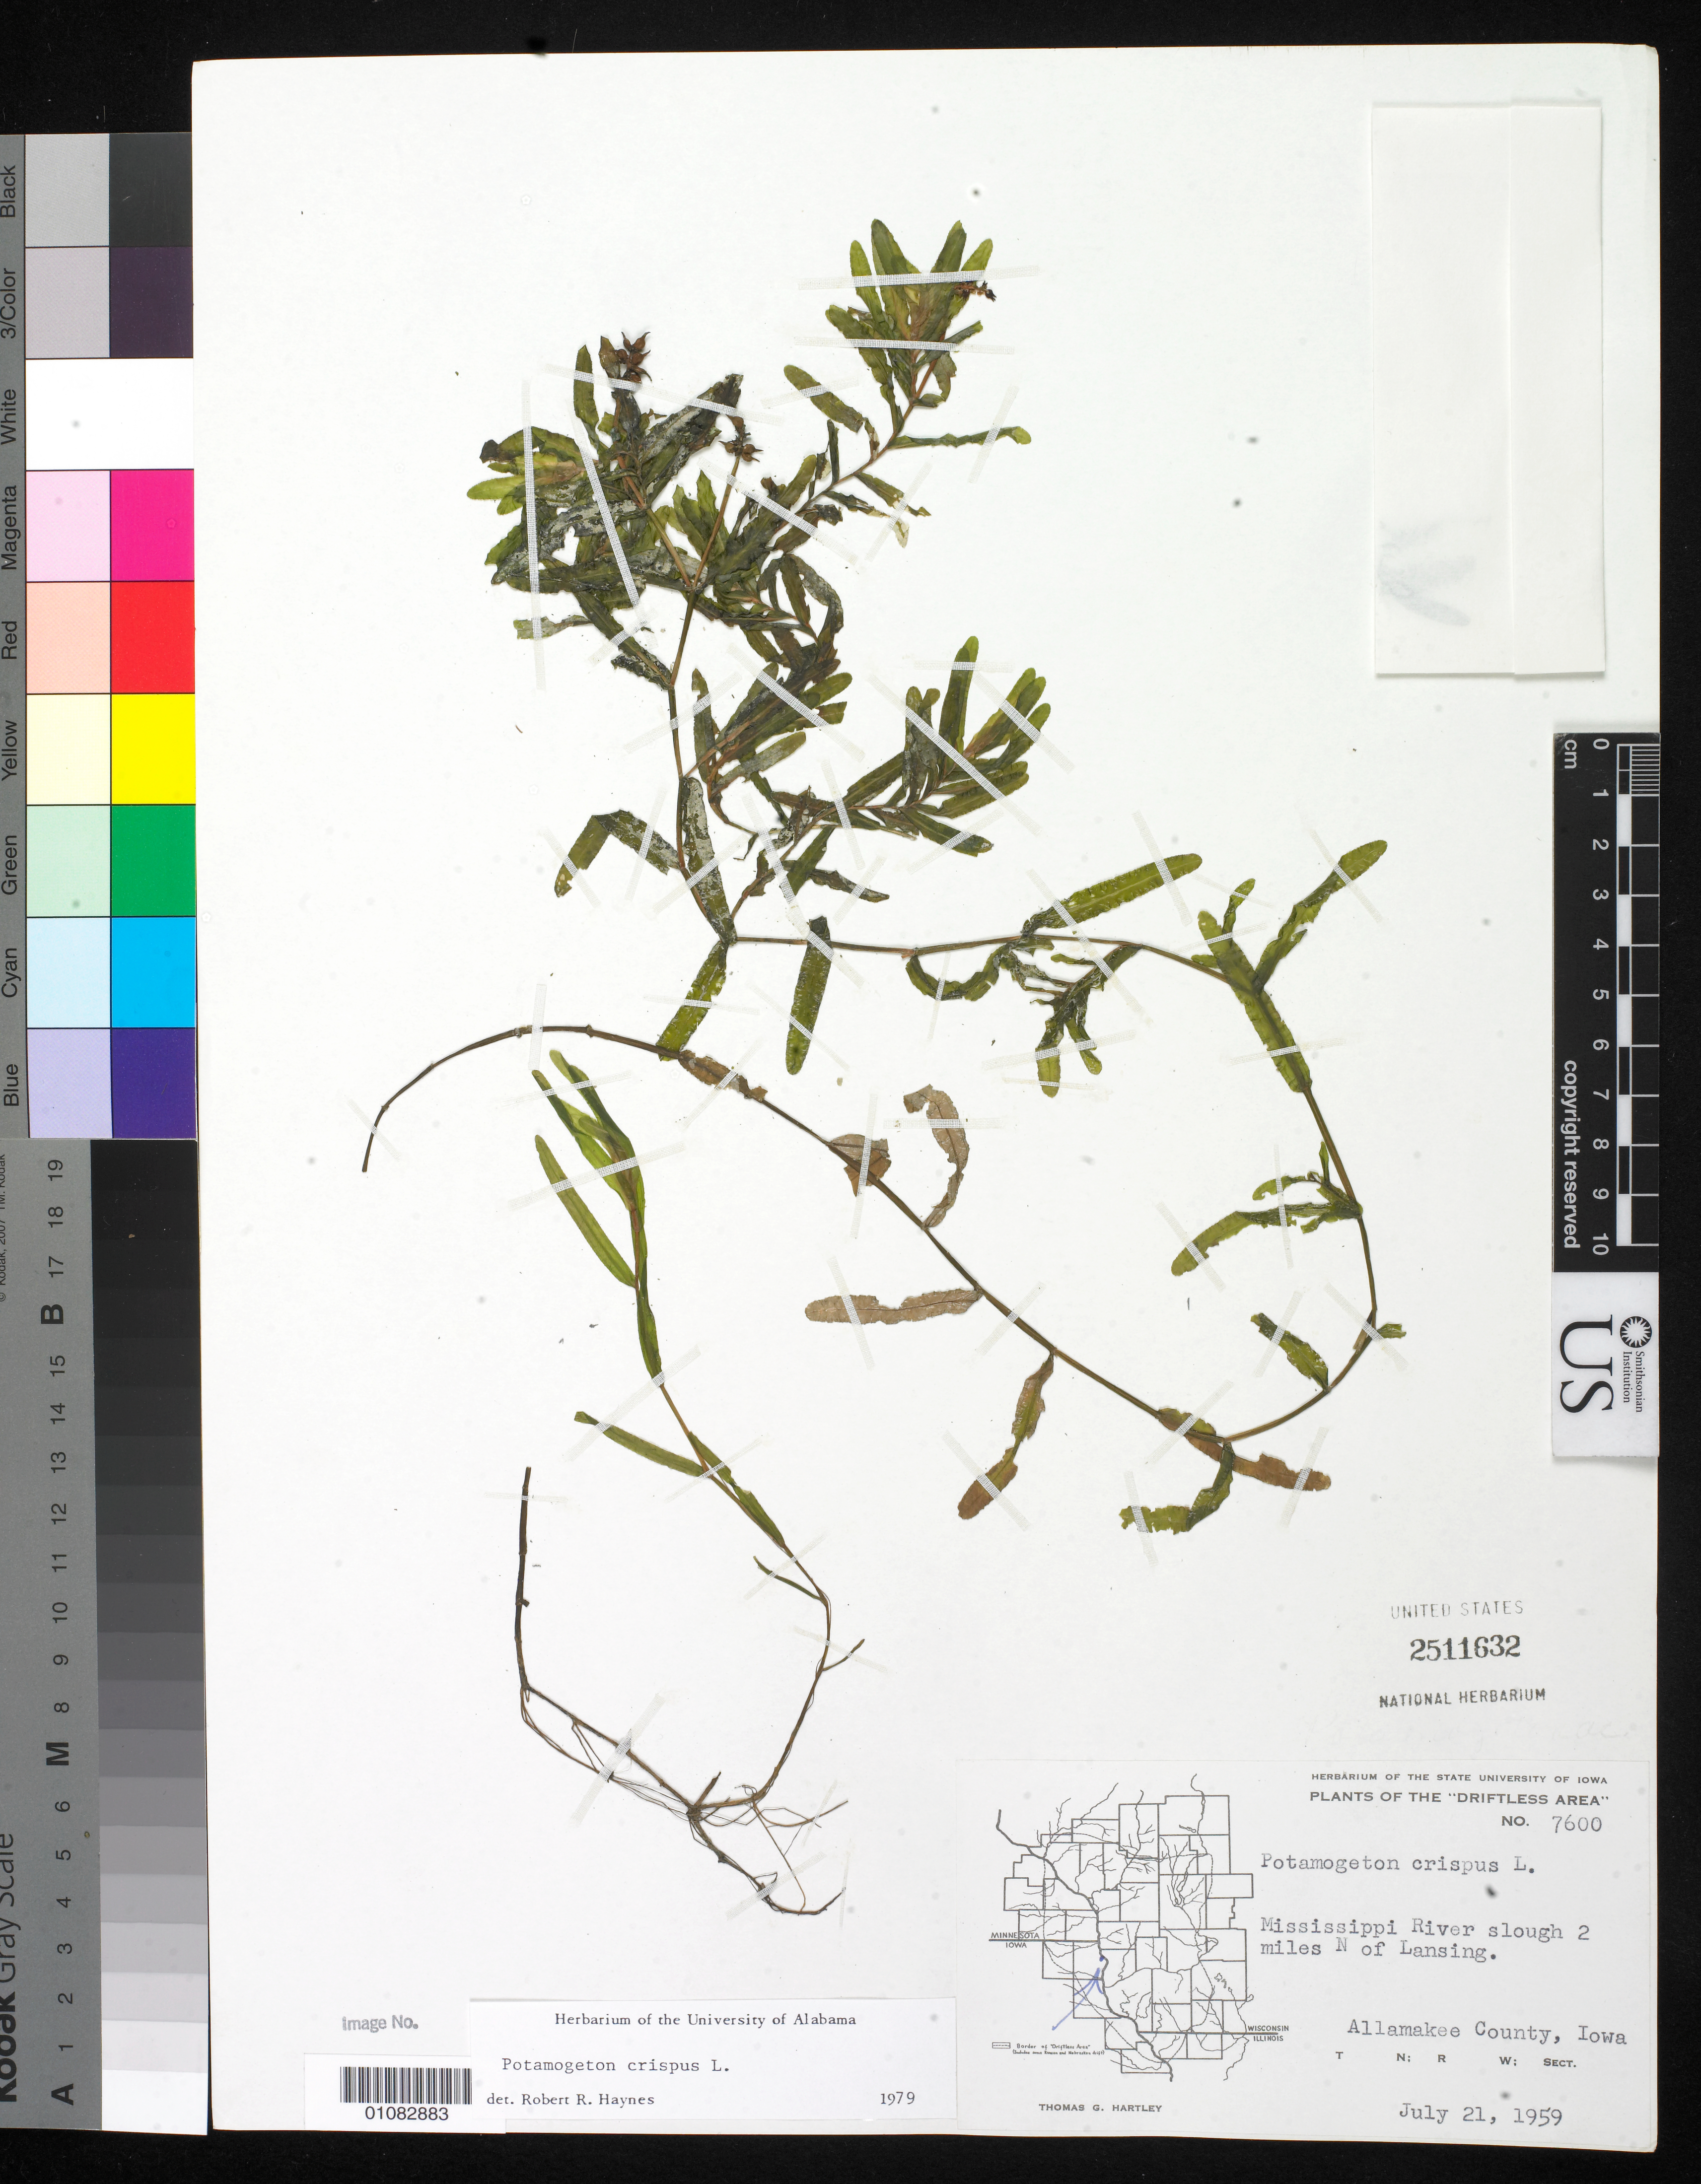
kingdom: Plantae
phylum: Tracheophyta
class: Liliopsida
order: Alismatales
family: Potamogetonaceae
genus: Potamogeton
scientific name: Potamogeton crispus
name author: L.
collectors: T. G. Hartley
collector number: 7600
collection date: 1959-07-21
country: United States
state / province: Iowa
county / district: Allamakee County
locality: Mississippi River slough 2 mi. N of Lansing, "Driftless Area"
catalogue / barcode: US 2511632